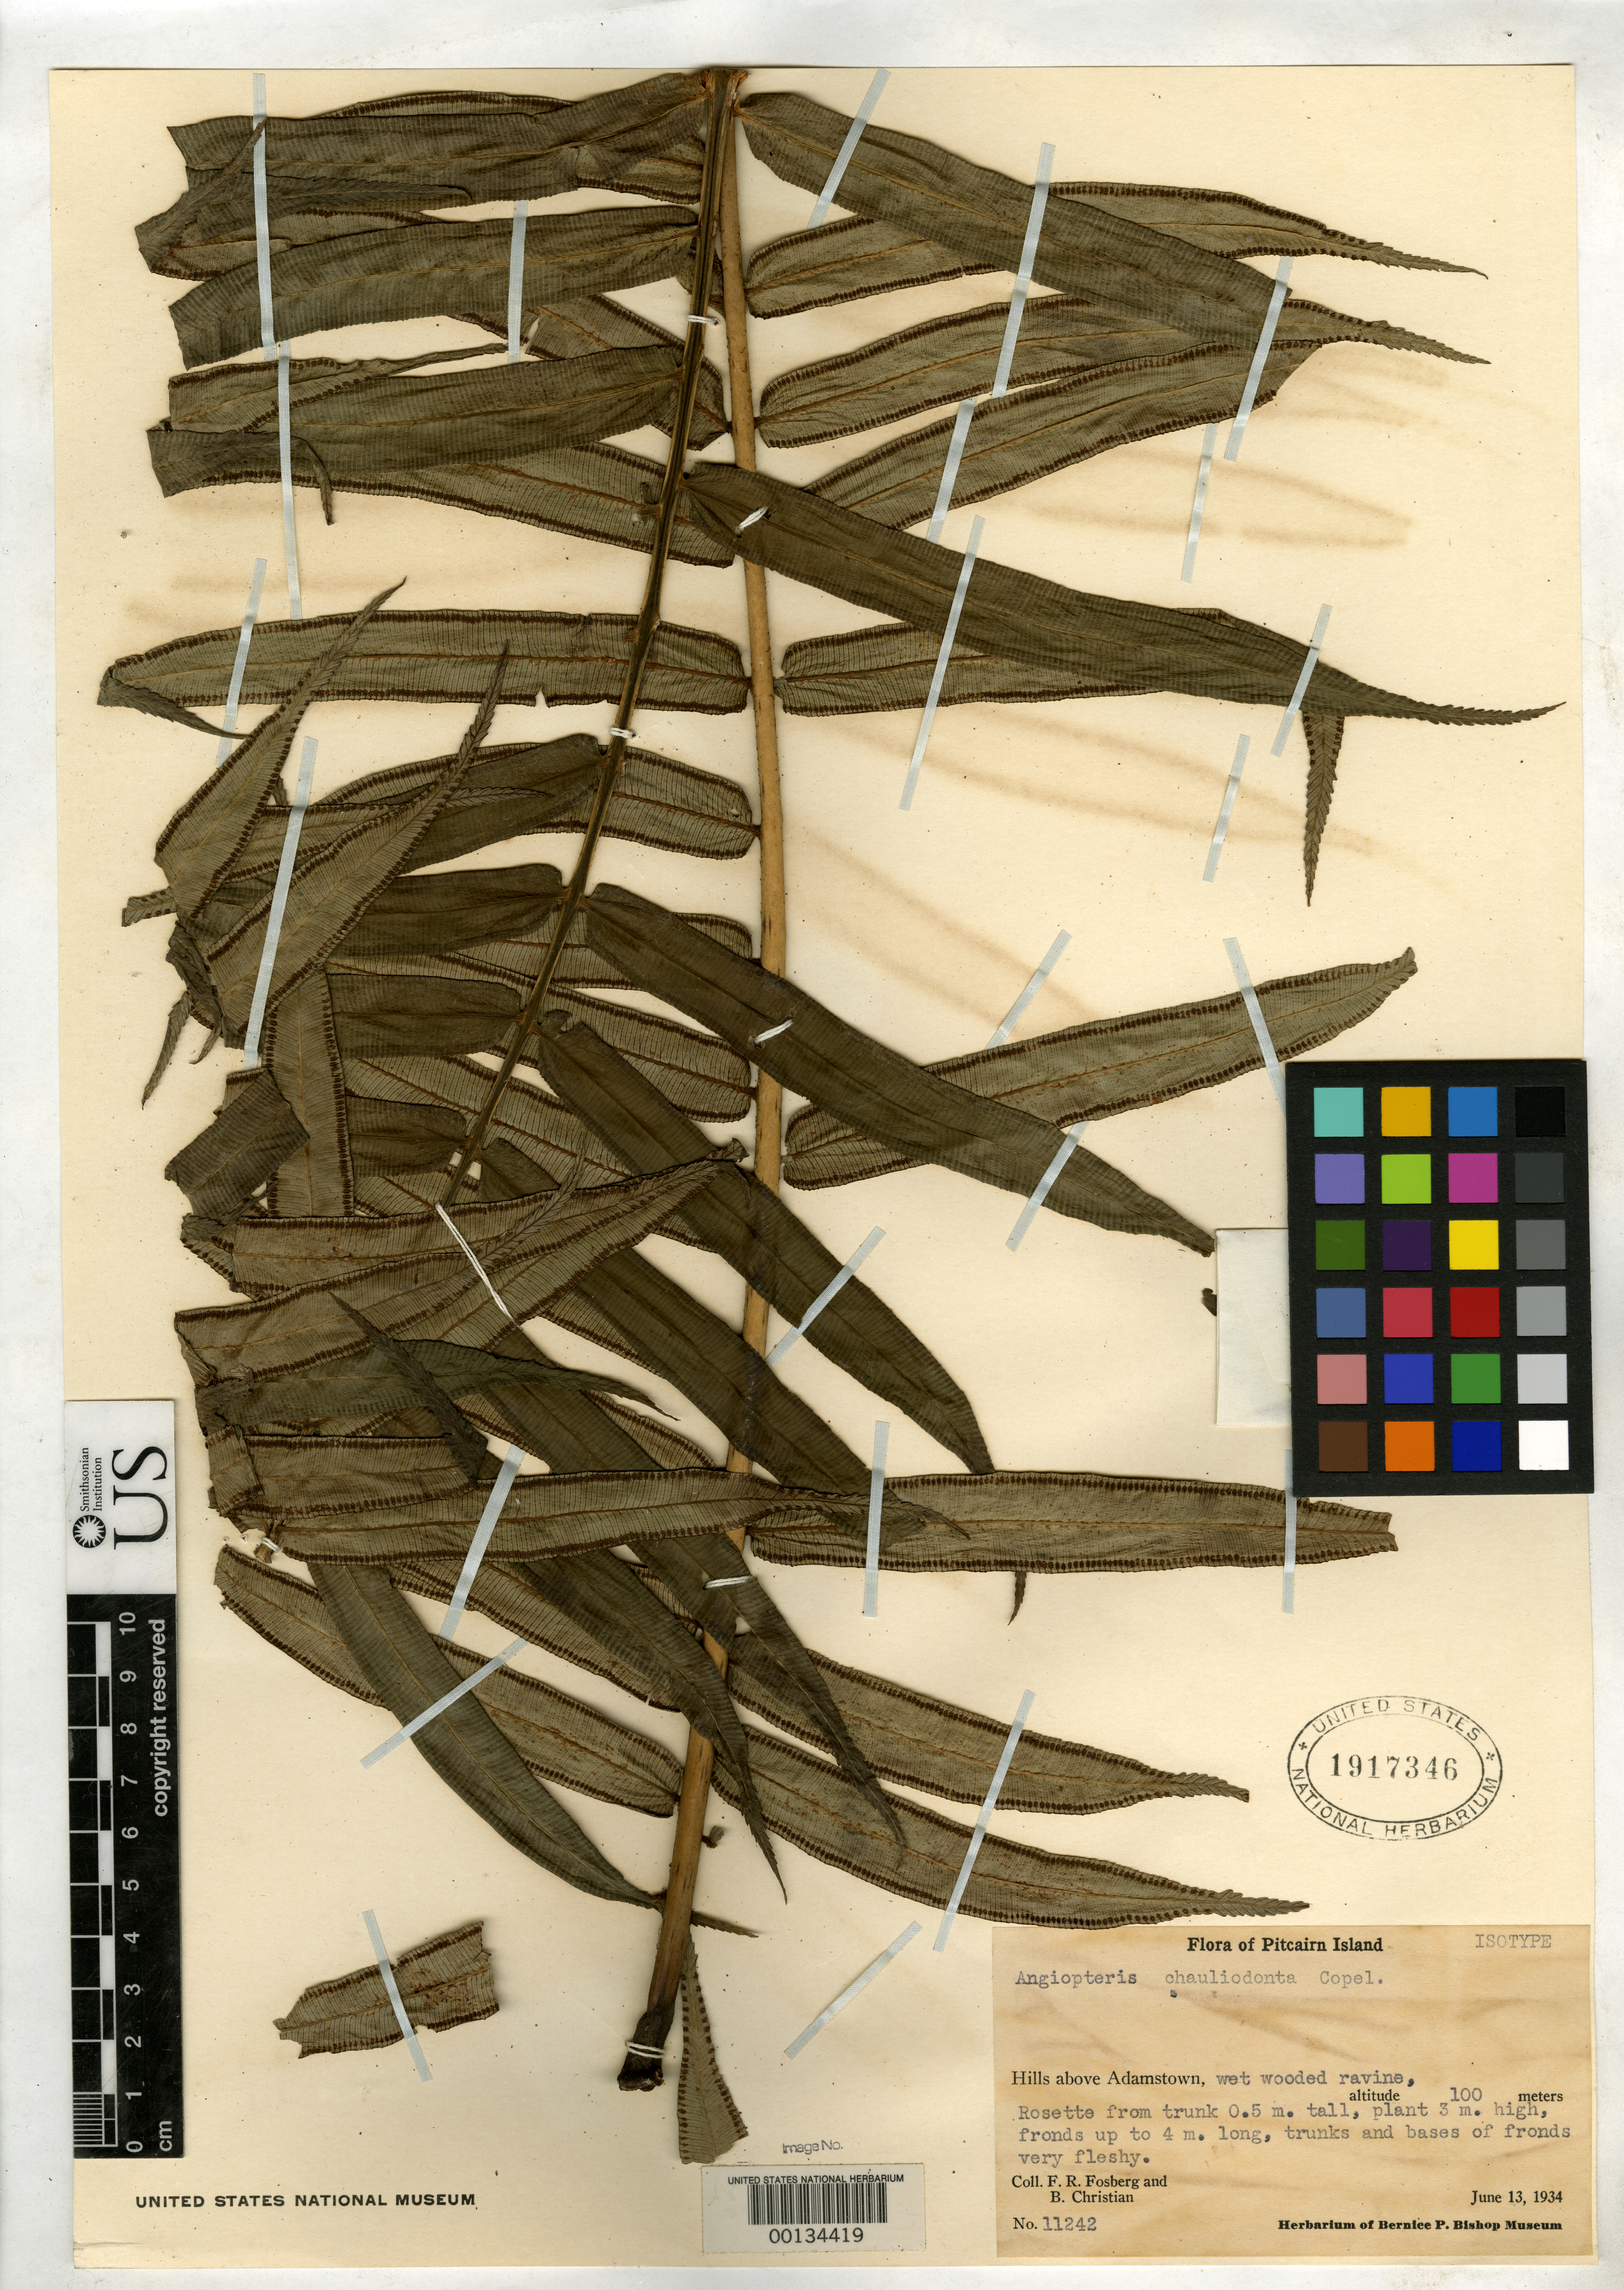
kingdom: Plantae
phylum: Tracheophyta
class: Polypodiopsida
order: Marattiales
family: Marattiaceae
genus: Angiopteris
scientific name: Angiopteris chauliodenta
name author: Copel.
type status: Isotype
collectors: F. R. Fosberg & H. Christian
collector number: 11242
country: Pitcairn Islands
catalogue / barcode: US 1917346